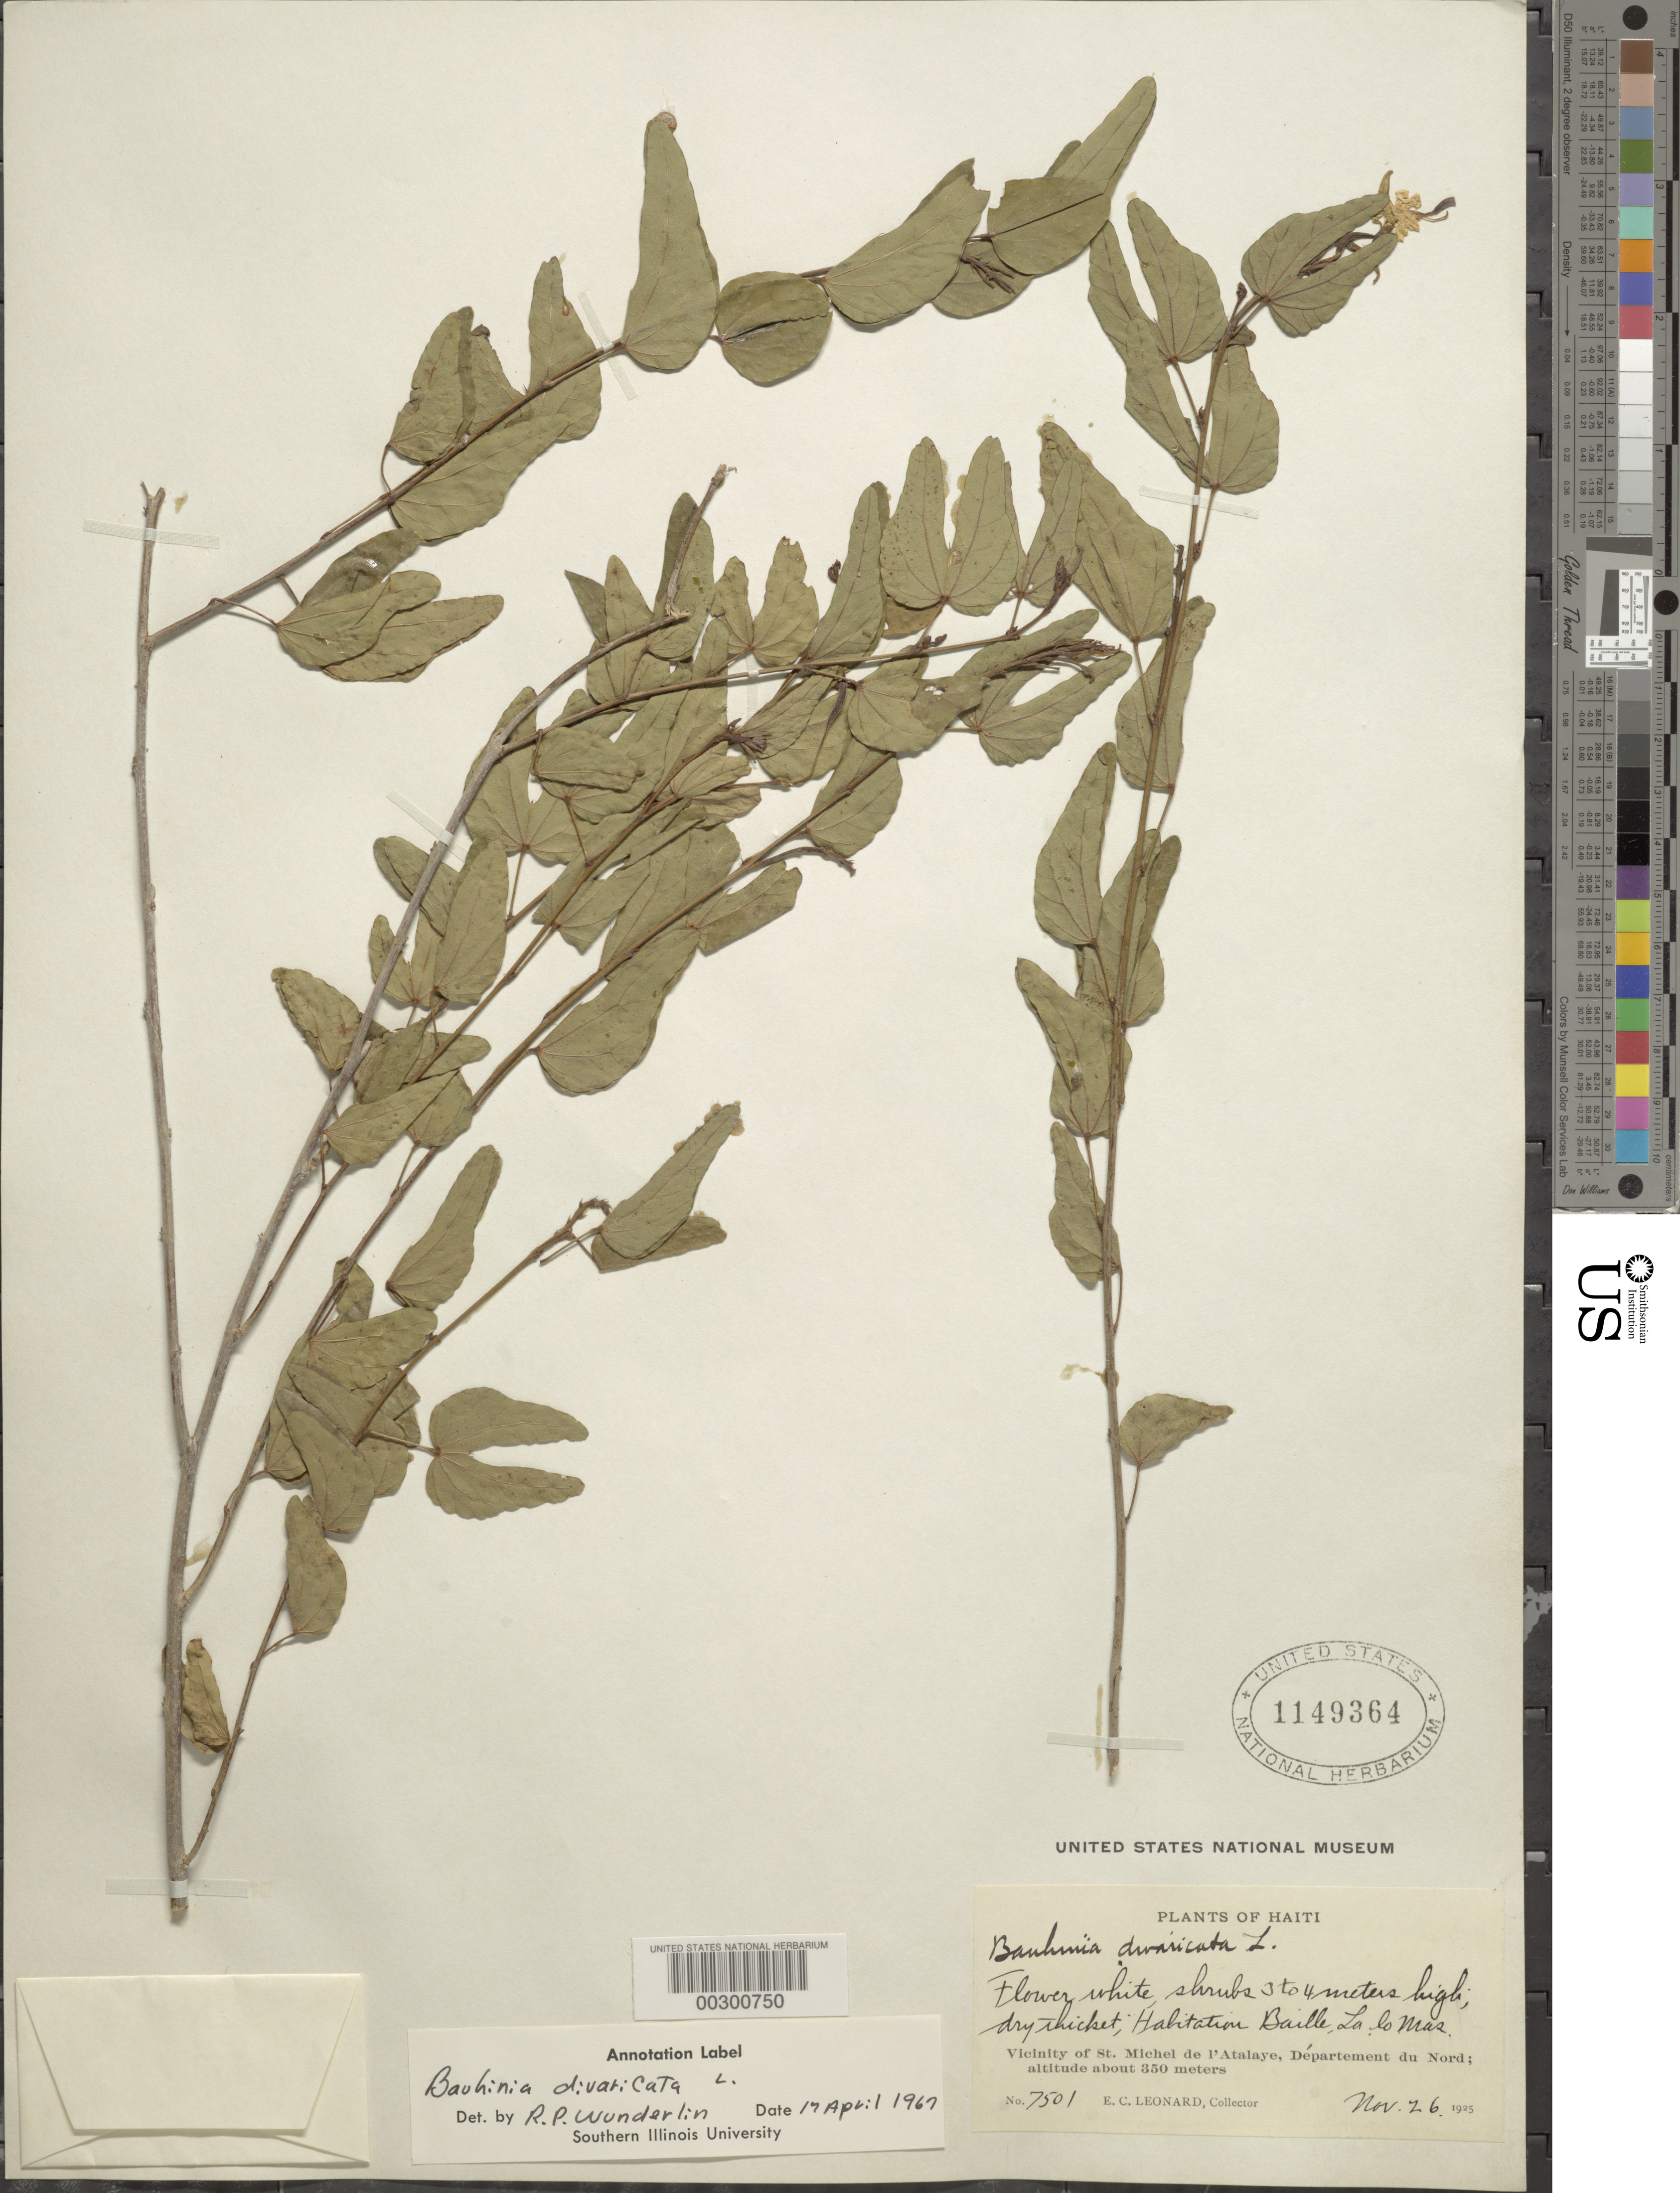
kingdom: Plantae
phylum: Tracheophyta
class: Magnoliopsida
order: Fabales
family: Fabaceae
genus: Bauhinia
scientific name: Bauhinia divaricata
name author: L.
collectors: E. C. Leonard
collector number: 7501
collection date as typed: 26 Nov 1925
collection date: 1925-11-26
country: Haiti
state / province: Nord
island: Hispaniola Island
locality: Habitation baille, la lo mas, vicinity of st. michel de l'atalaye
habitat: Dry thicket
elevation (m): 350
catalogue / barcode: US 1149364